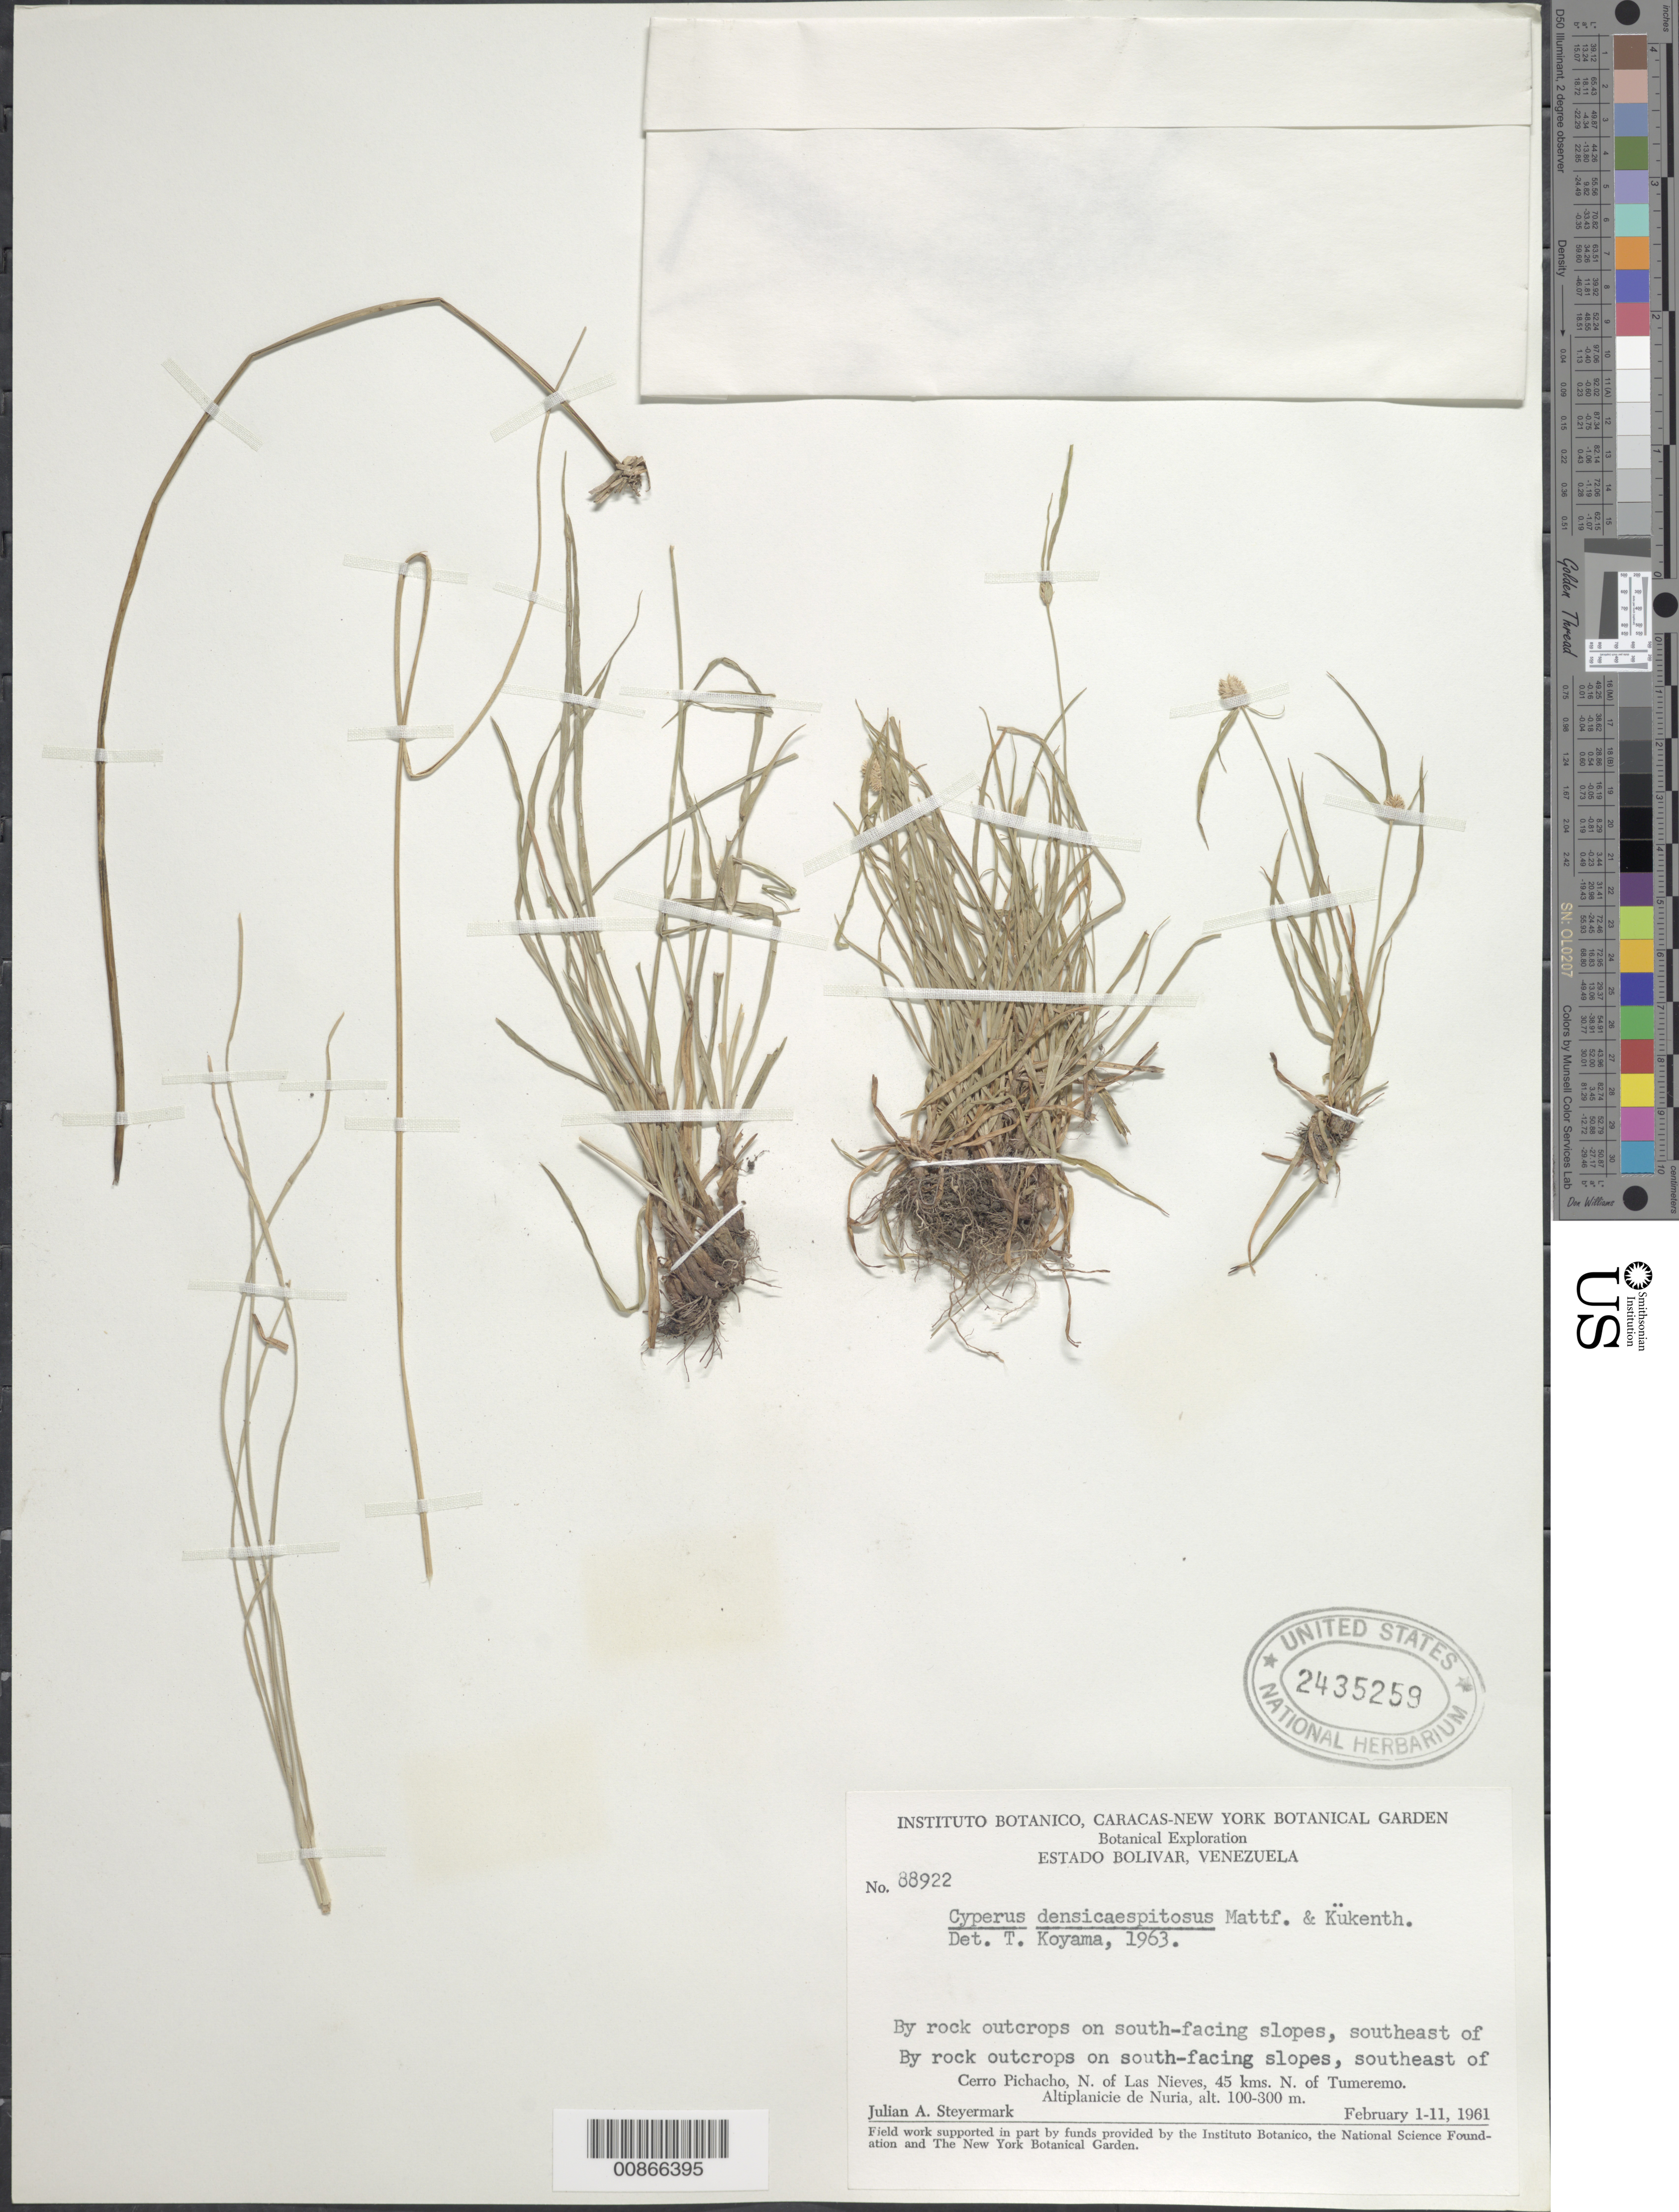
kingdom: Plantae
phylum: Tracheophyta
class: Liliopsida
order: Poales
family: Cyperaceae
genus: Cyperus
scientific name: Cyperus sesquiflorus subsp. sesquiflorus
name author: (Torr.) Mattf. & Kük.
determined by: Strong, M. T., (US), Smithsonian Institution - National Museum of Natural History (UNITED STATES)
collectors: J. Steyermark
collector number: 88922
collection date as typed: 1-Feb-61 to 11-Feb-61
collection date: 1961-02-01/1961-02-11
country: Venezuela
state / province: Bolívar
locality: Cerro El Picacho, SE of; N of Las Nieves, 45 km N of Tumeremo, Altiplanicie de Nuria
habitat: Rock outcrops on S-facing slopes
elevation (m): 100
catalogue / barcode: US 2435259